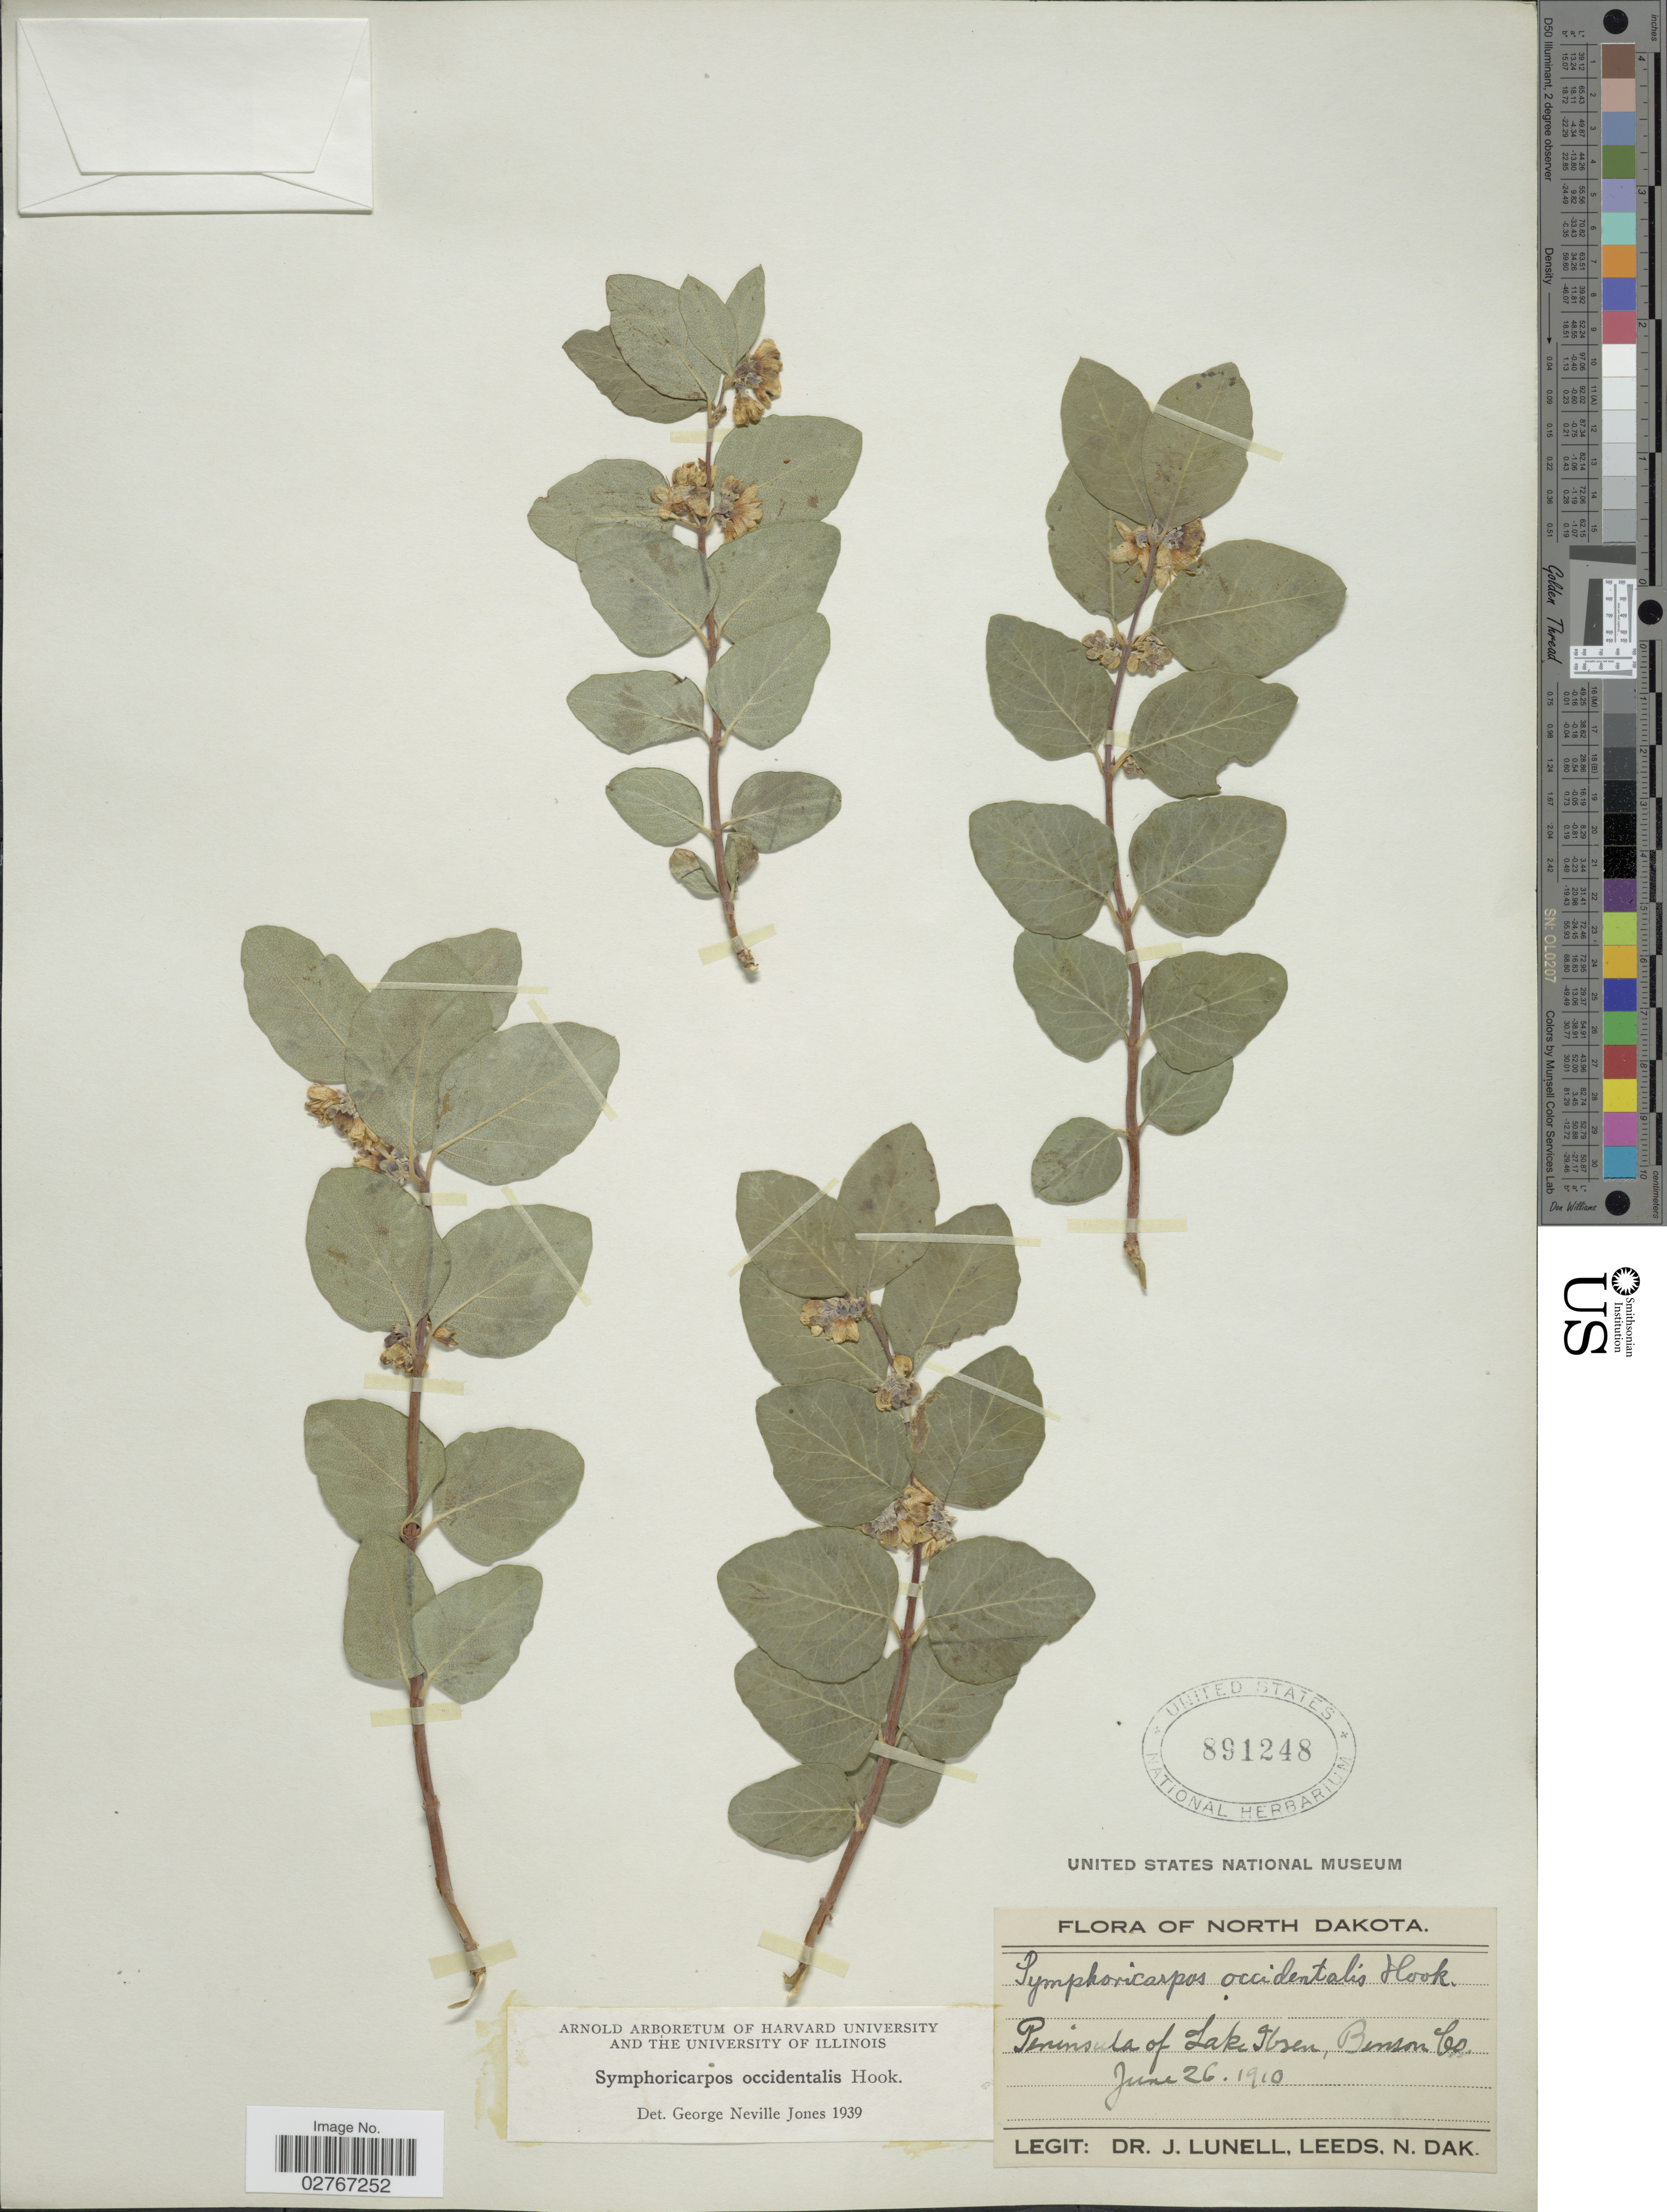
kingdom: Plantae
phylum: Tracheophyta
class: Magnoliopsida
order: Dipsacales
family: Caprifoliaceae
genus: Symphoricarpos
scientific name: Symphoricarpos occidentalis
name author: (R. Br.) Hook.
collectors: J. Lunell & Leeds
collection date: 1910-06-26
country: United States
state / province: North Dakota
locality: Peninsula of Lake Ibsen, Benson Co.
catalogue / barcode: US 891248